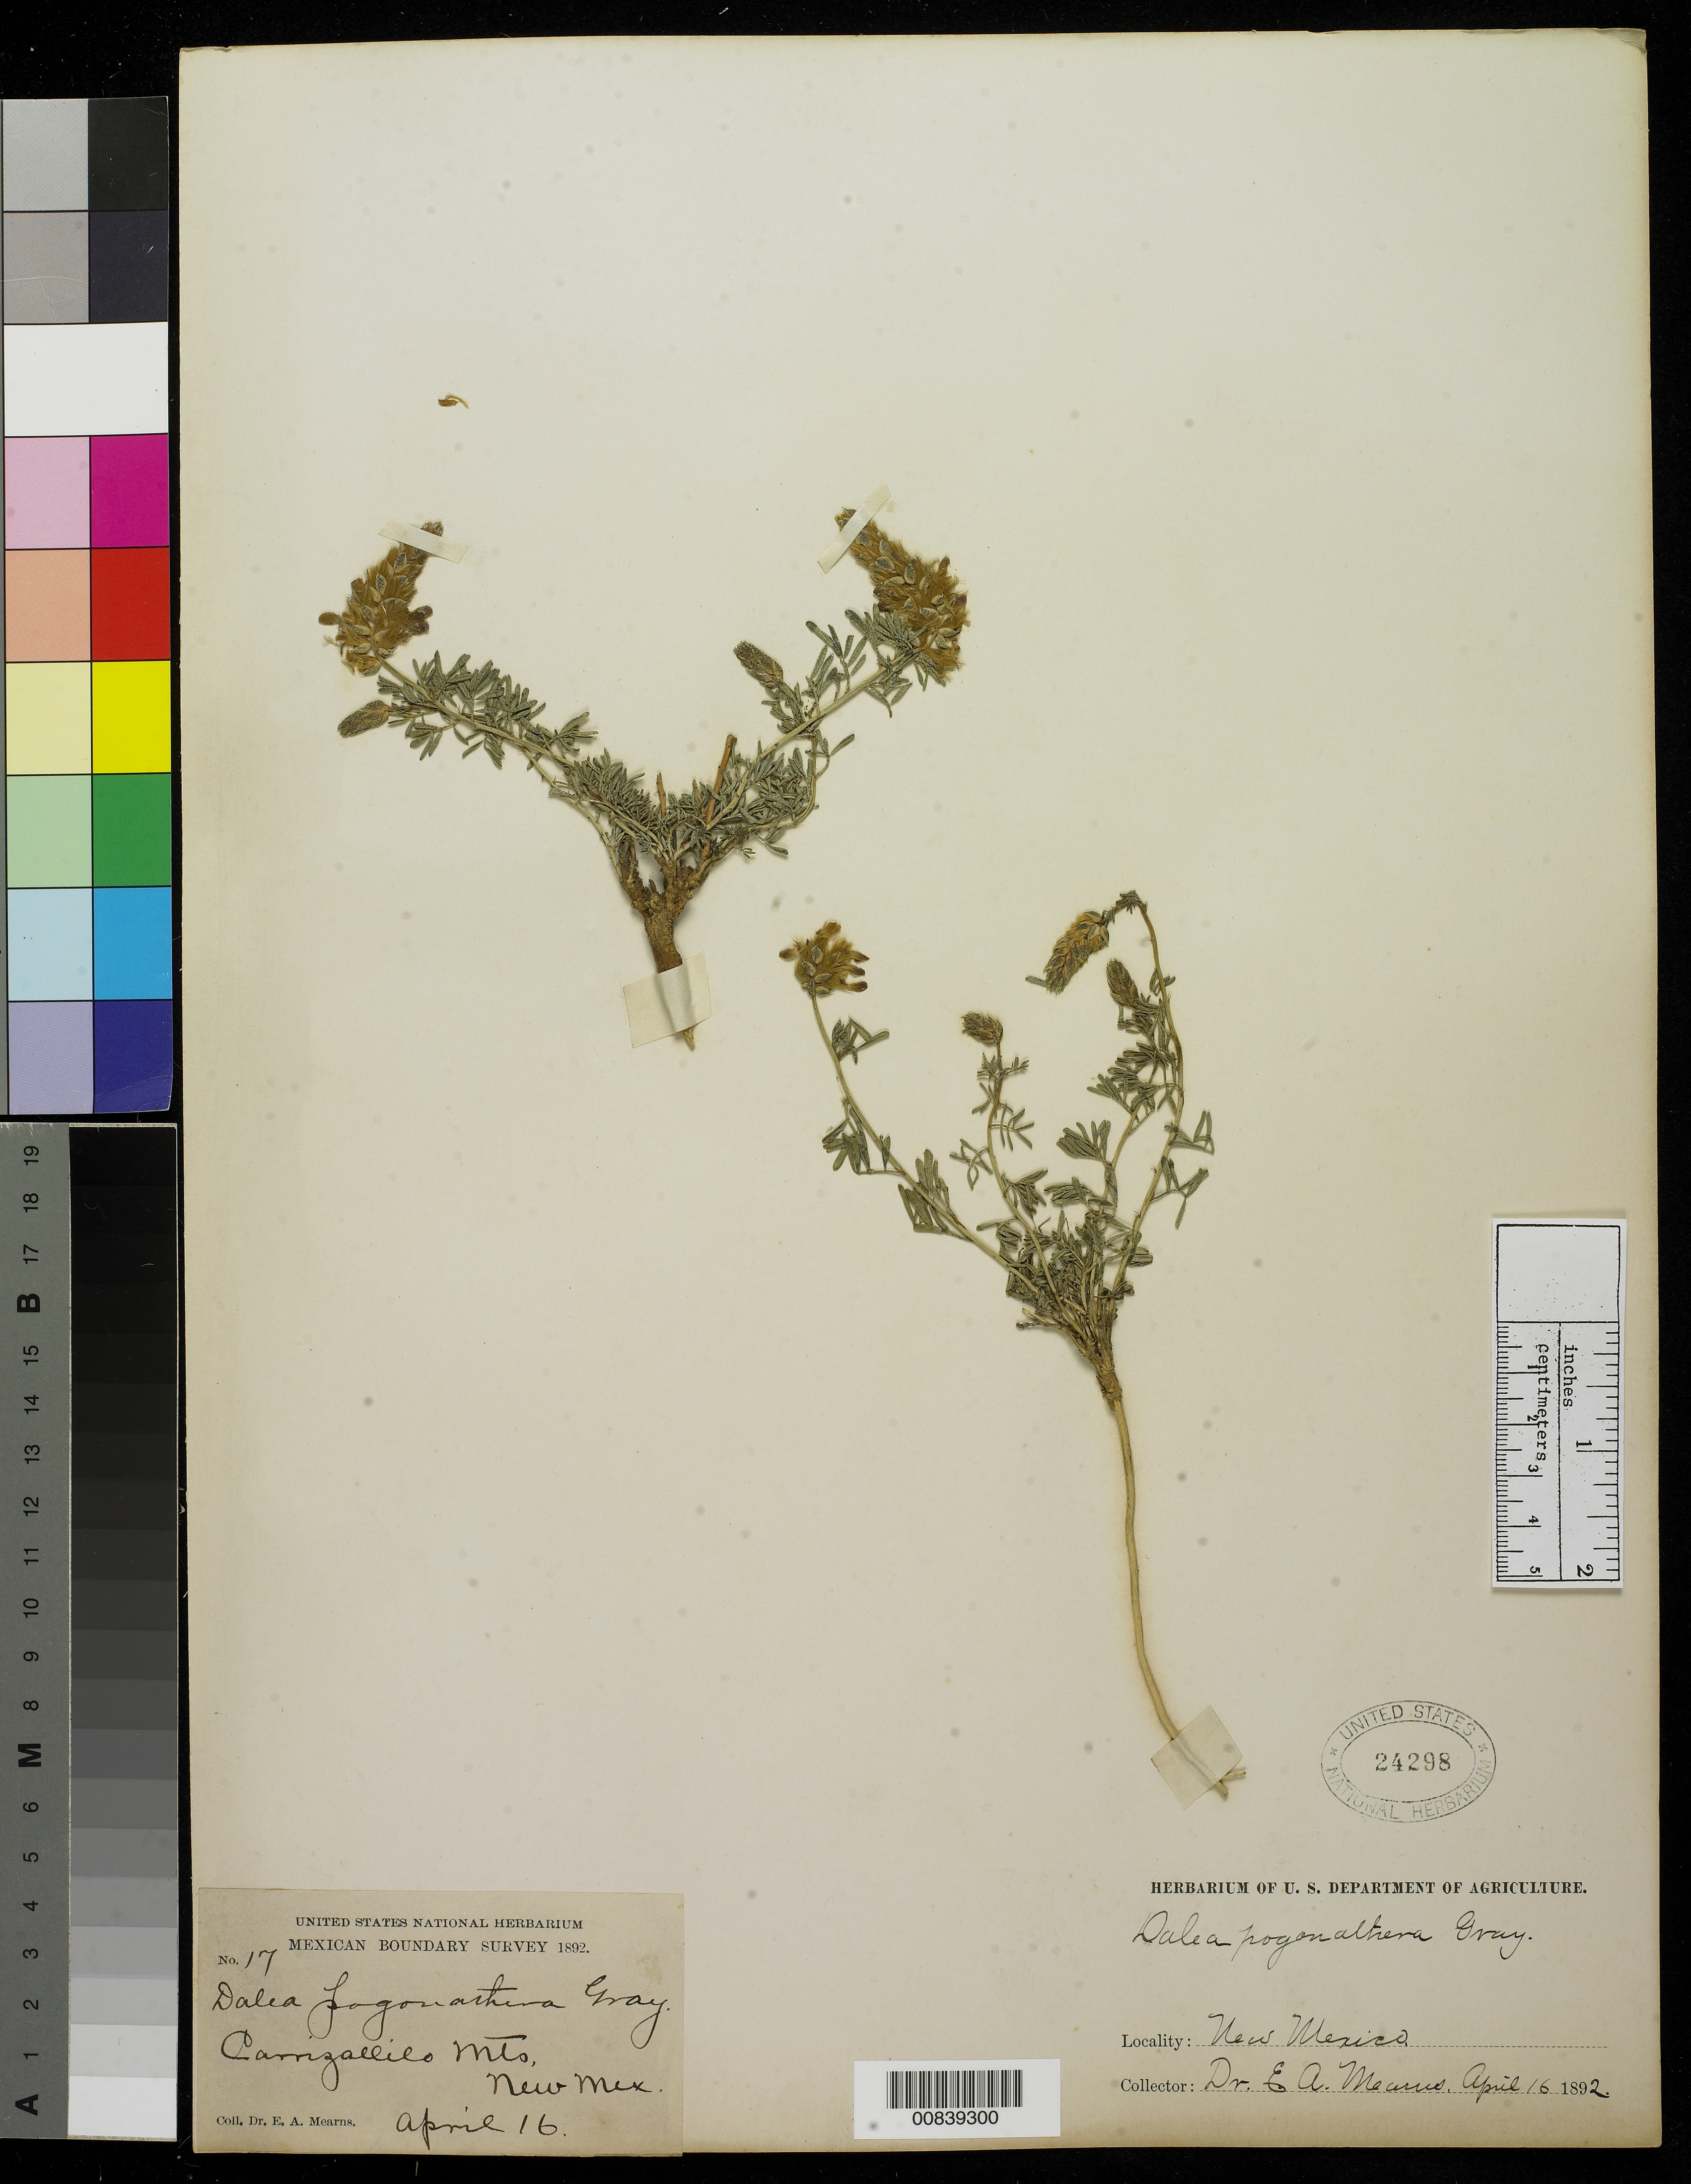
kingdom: Plantae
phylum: Tracheophyta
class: Magnoliopsida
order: Fabales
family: Fabaceae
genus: Dalea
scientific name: Dalea pogonathera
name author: A. Gray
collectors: E. A. Mearns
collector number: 17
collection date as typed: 16 Apr 1892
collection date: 1892-04-16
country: United States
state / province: New Mexico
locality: Carrizalillo Mts., New Mexico.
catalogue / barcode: US 24298